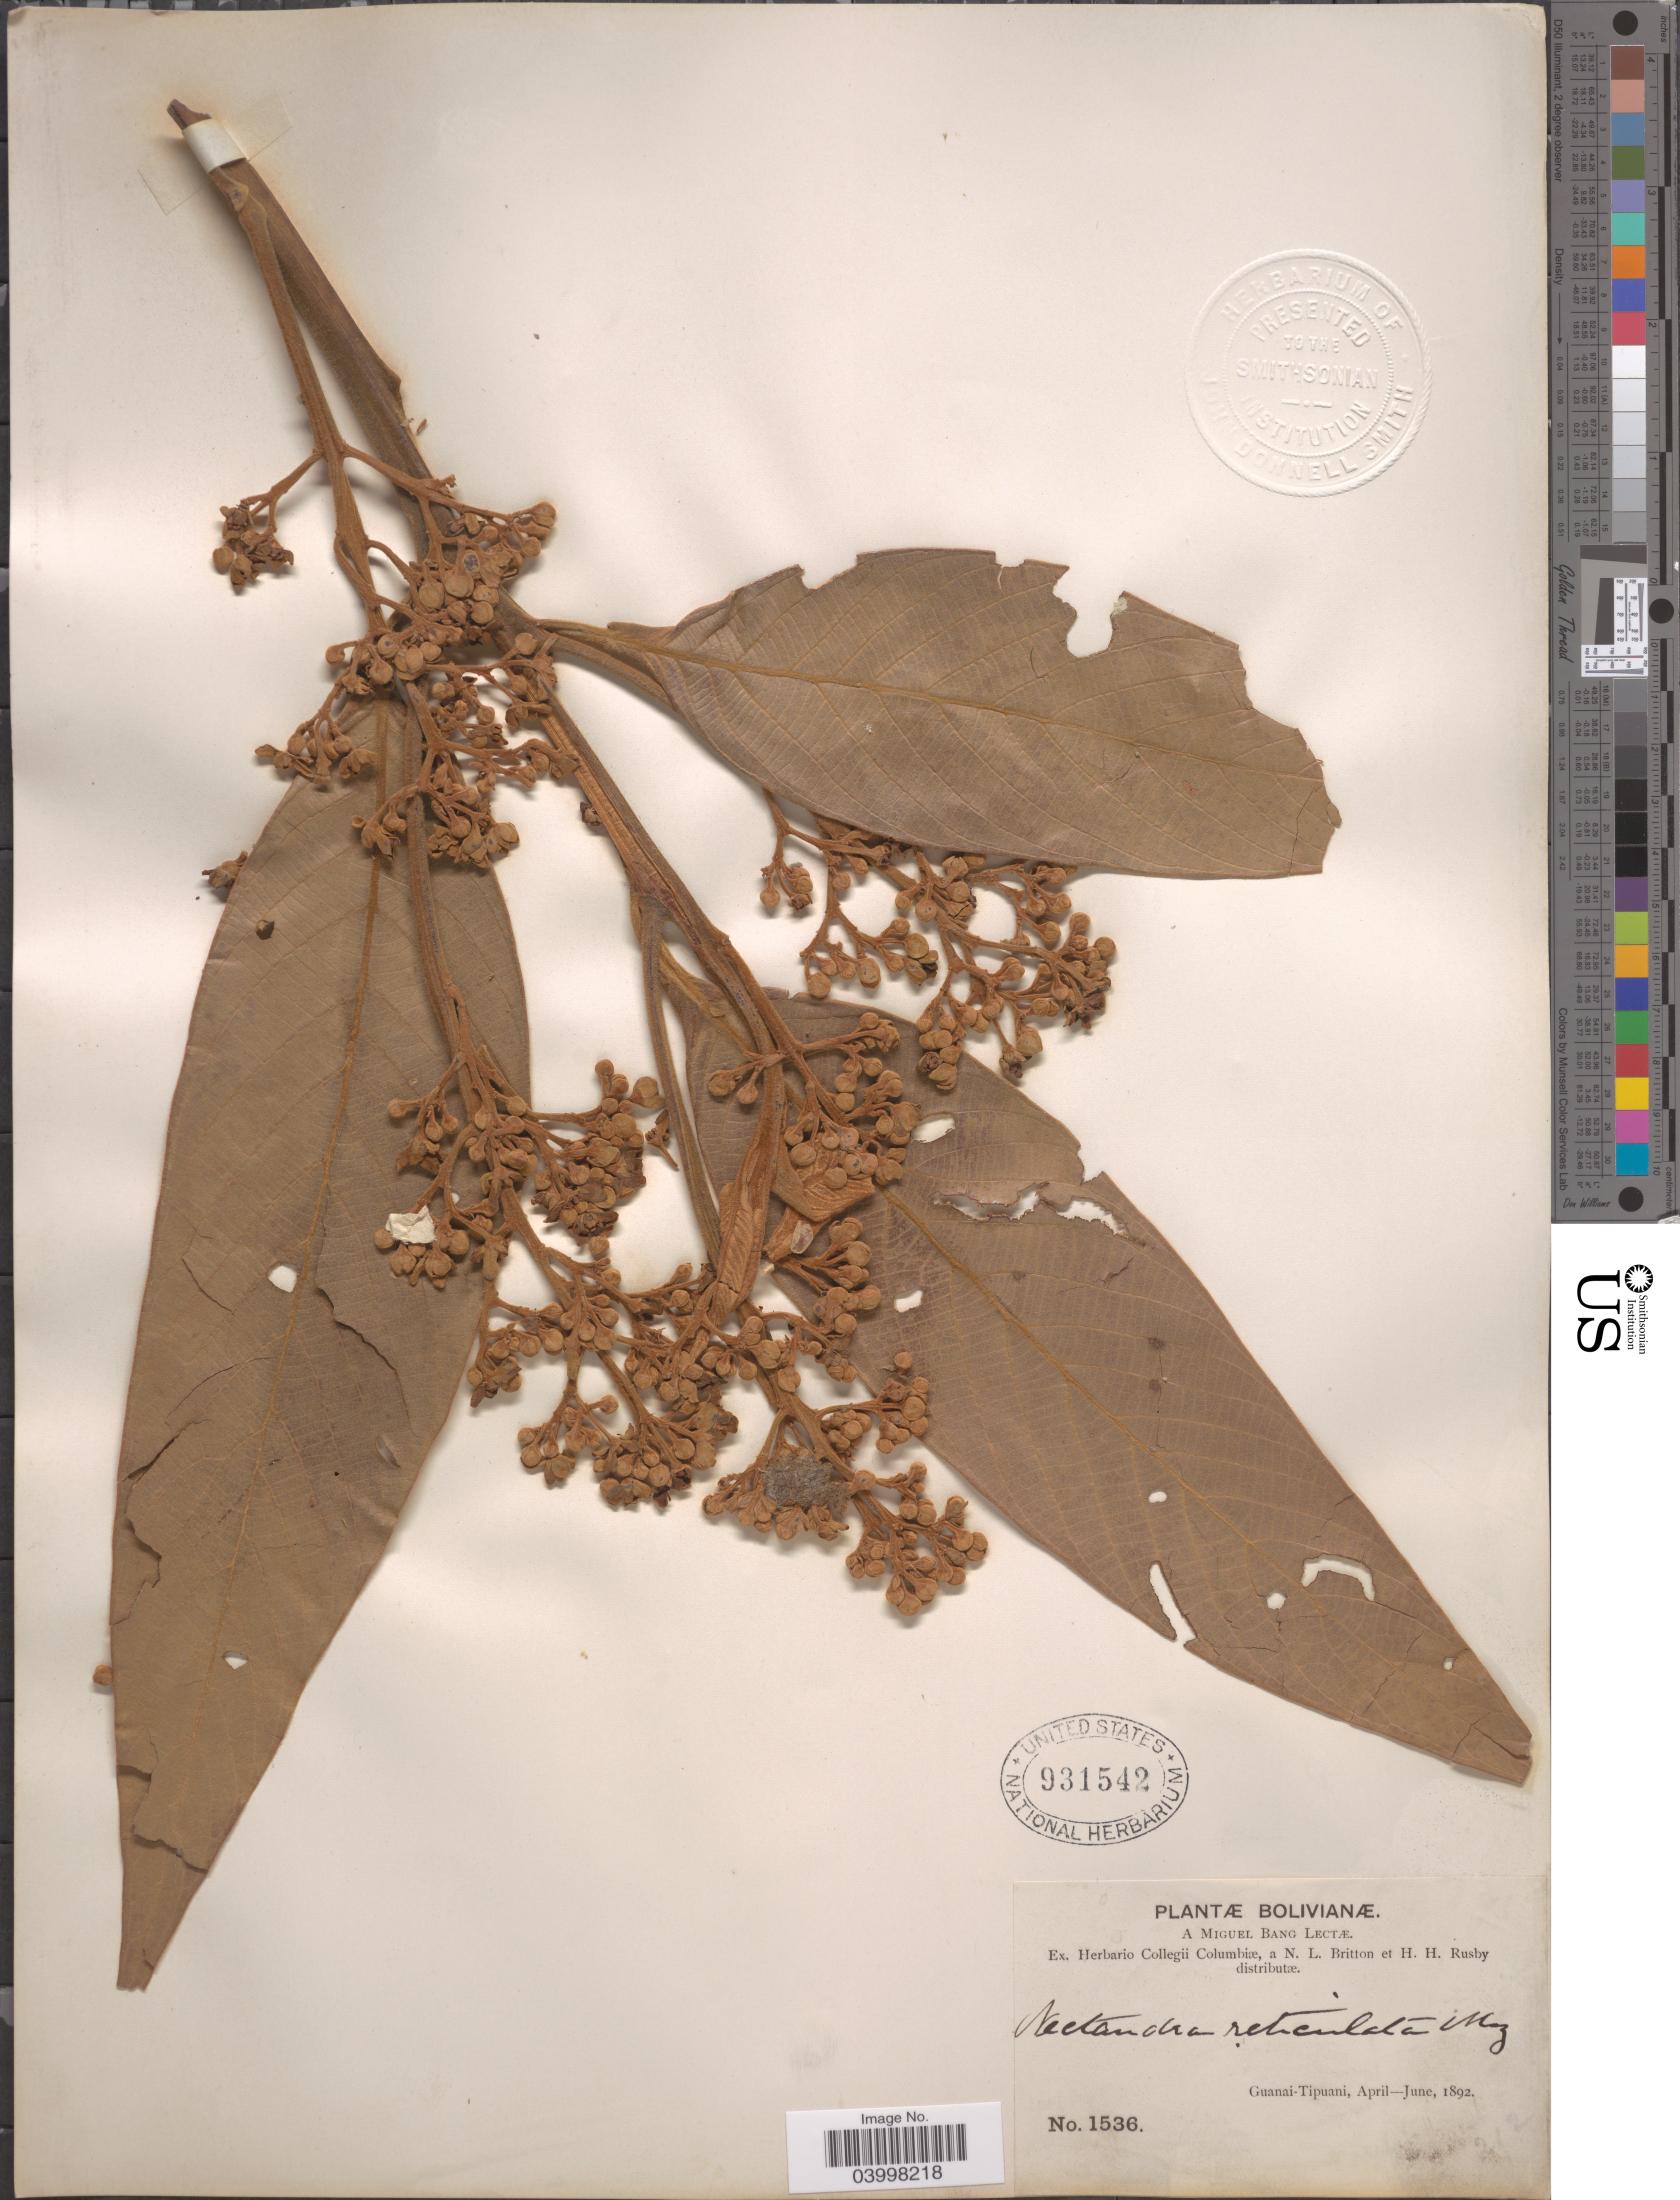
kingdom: Plantae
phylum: Tracheophyta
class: Magnoliopsida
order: Laurales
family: Lauraceae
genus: Nectandra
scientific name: Nectandra reticulata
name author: (Ruiz & Pav.) Mez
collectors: M. Bang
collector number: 1536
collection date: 1892-04/1892-06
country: Bolivia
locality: Guanai-Tipuani.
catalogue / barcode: US 931542